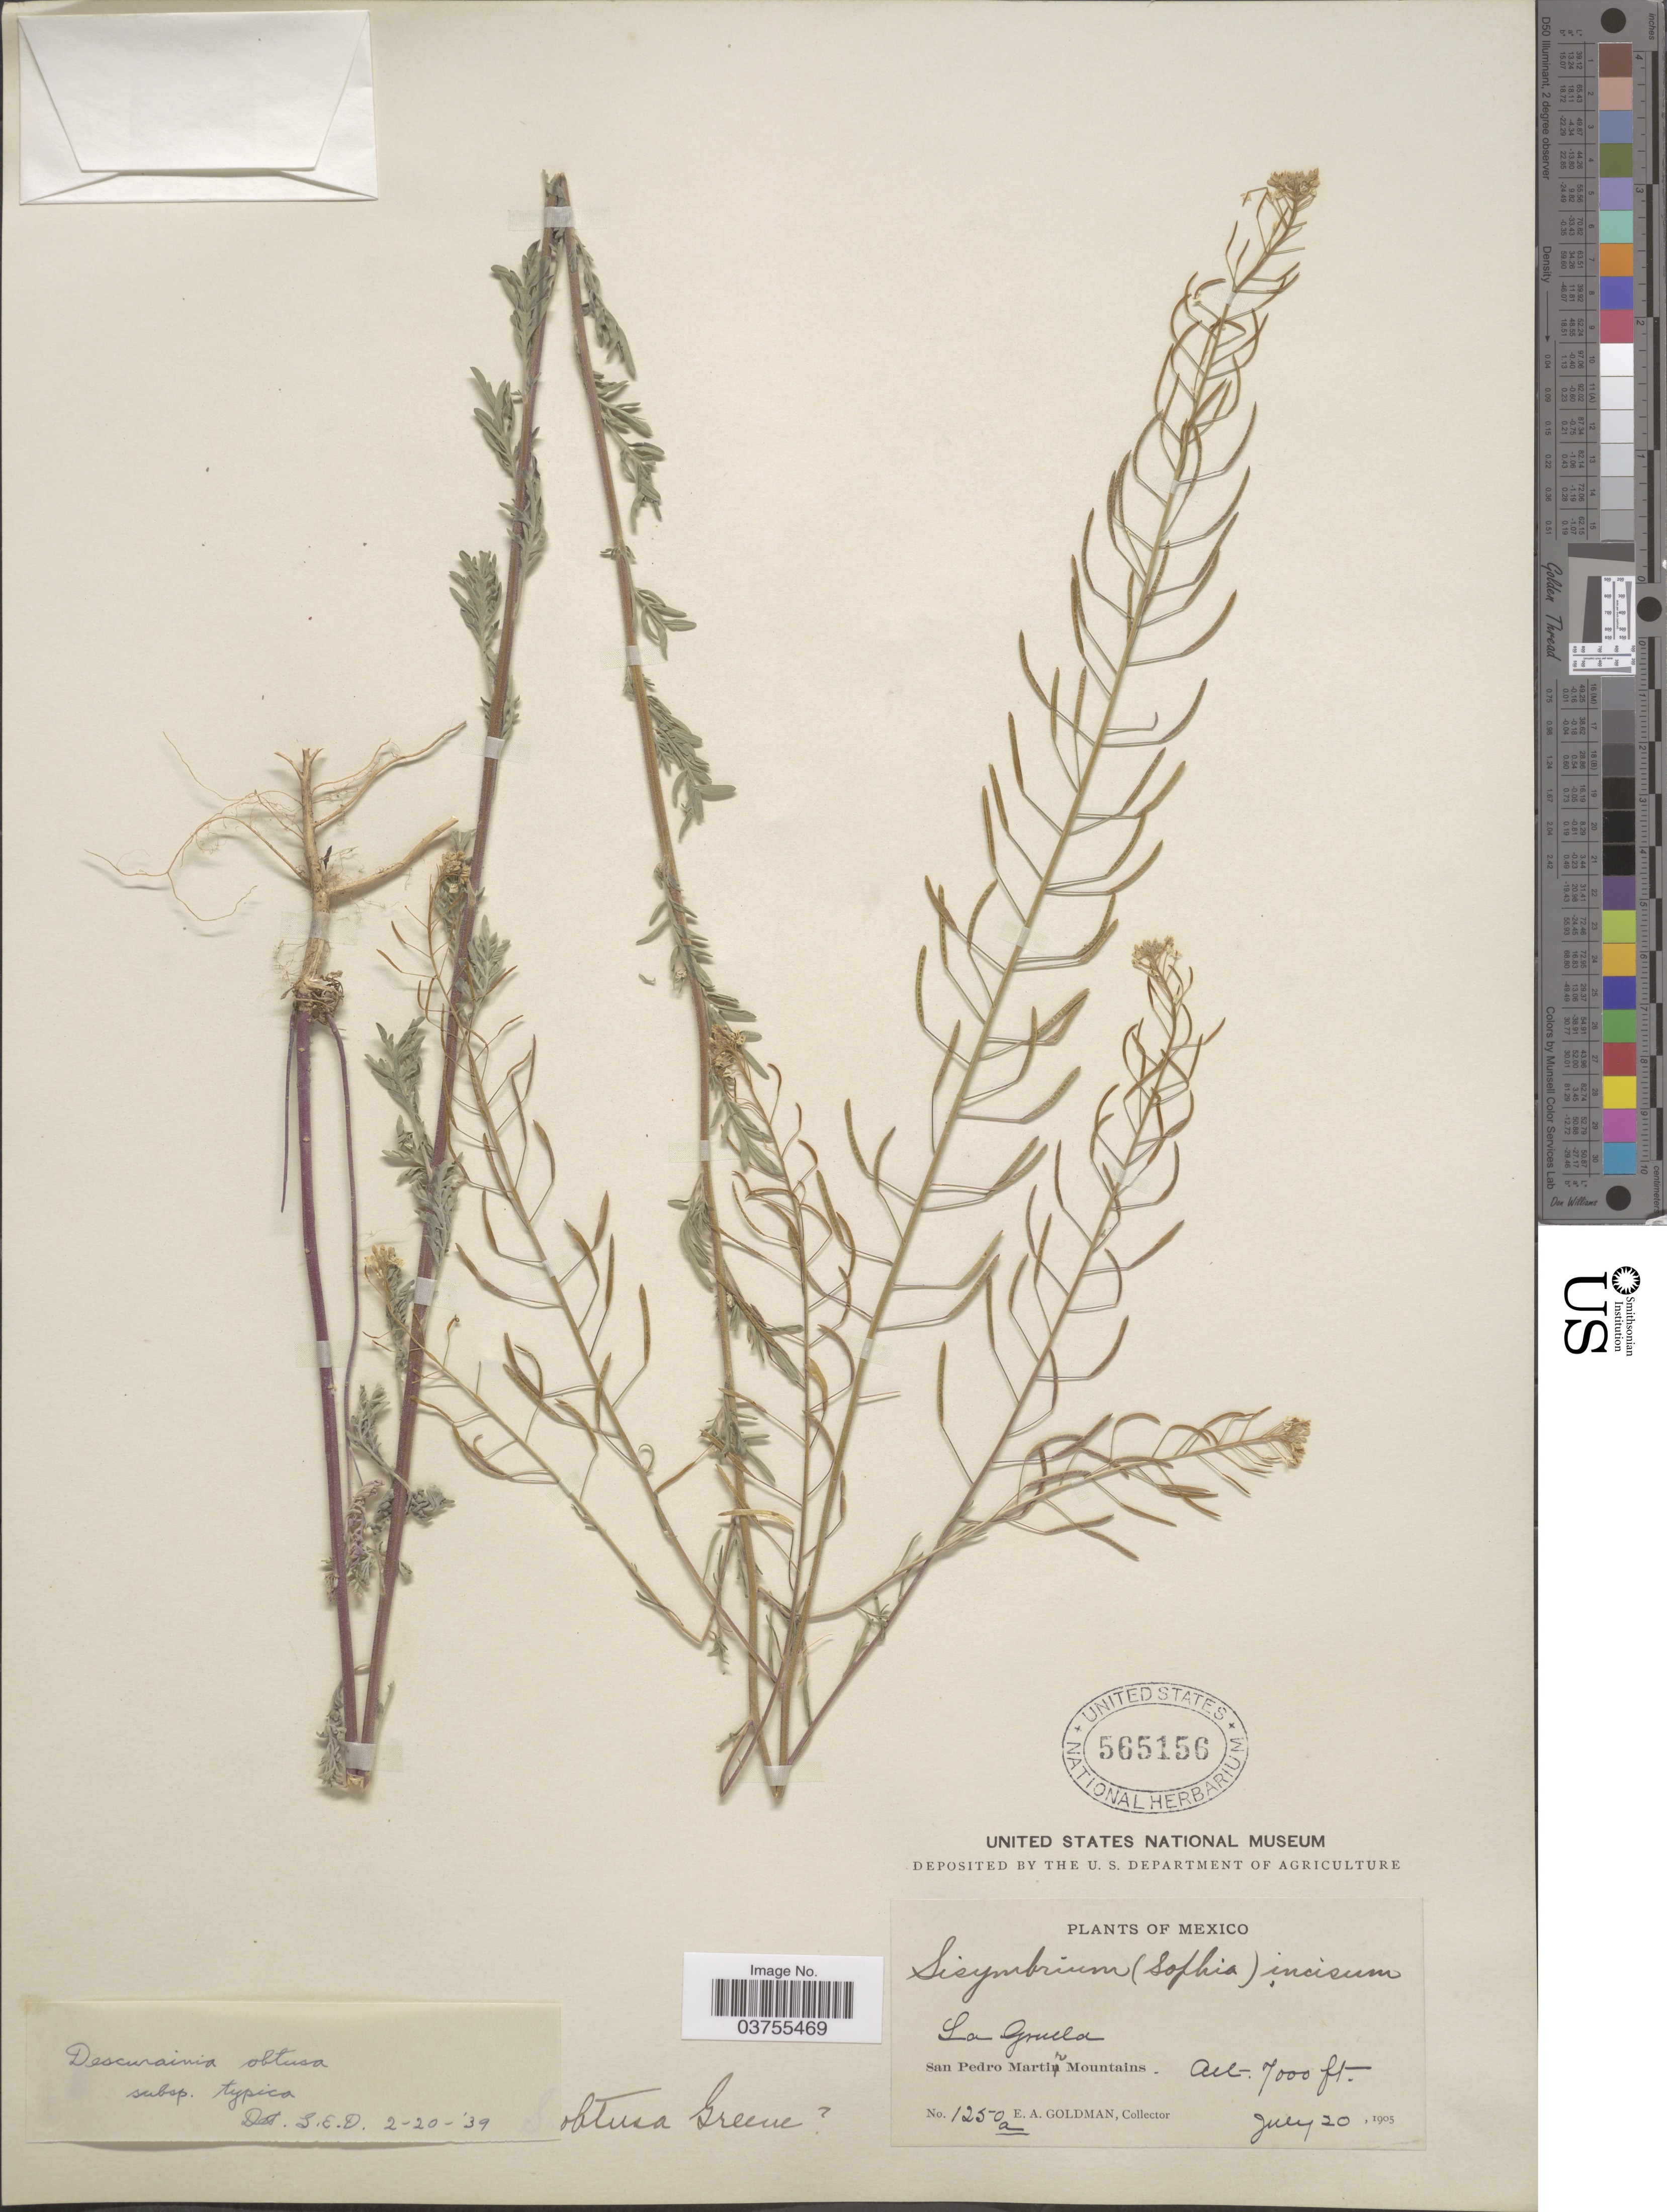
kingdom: Plantae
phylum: Tracheophyta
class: Magnoliopsida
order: Brassicales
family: Brassicaceae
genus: Descurainia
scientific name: Descurainia obtusa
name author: (Greene & C.A. Mey.) O.E. Schulz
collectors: E. A. Goldman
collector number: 1250a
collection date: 1905-07-20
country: Mexico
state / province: México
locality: La Gruela. San Pedro Martir Mountains.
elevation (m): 2134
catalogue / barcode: US 565156